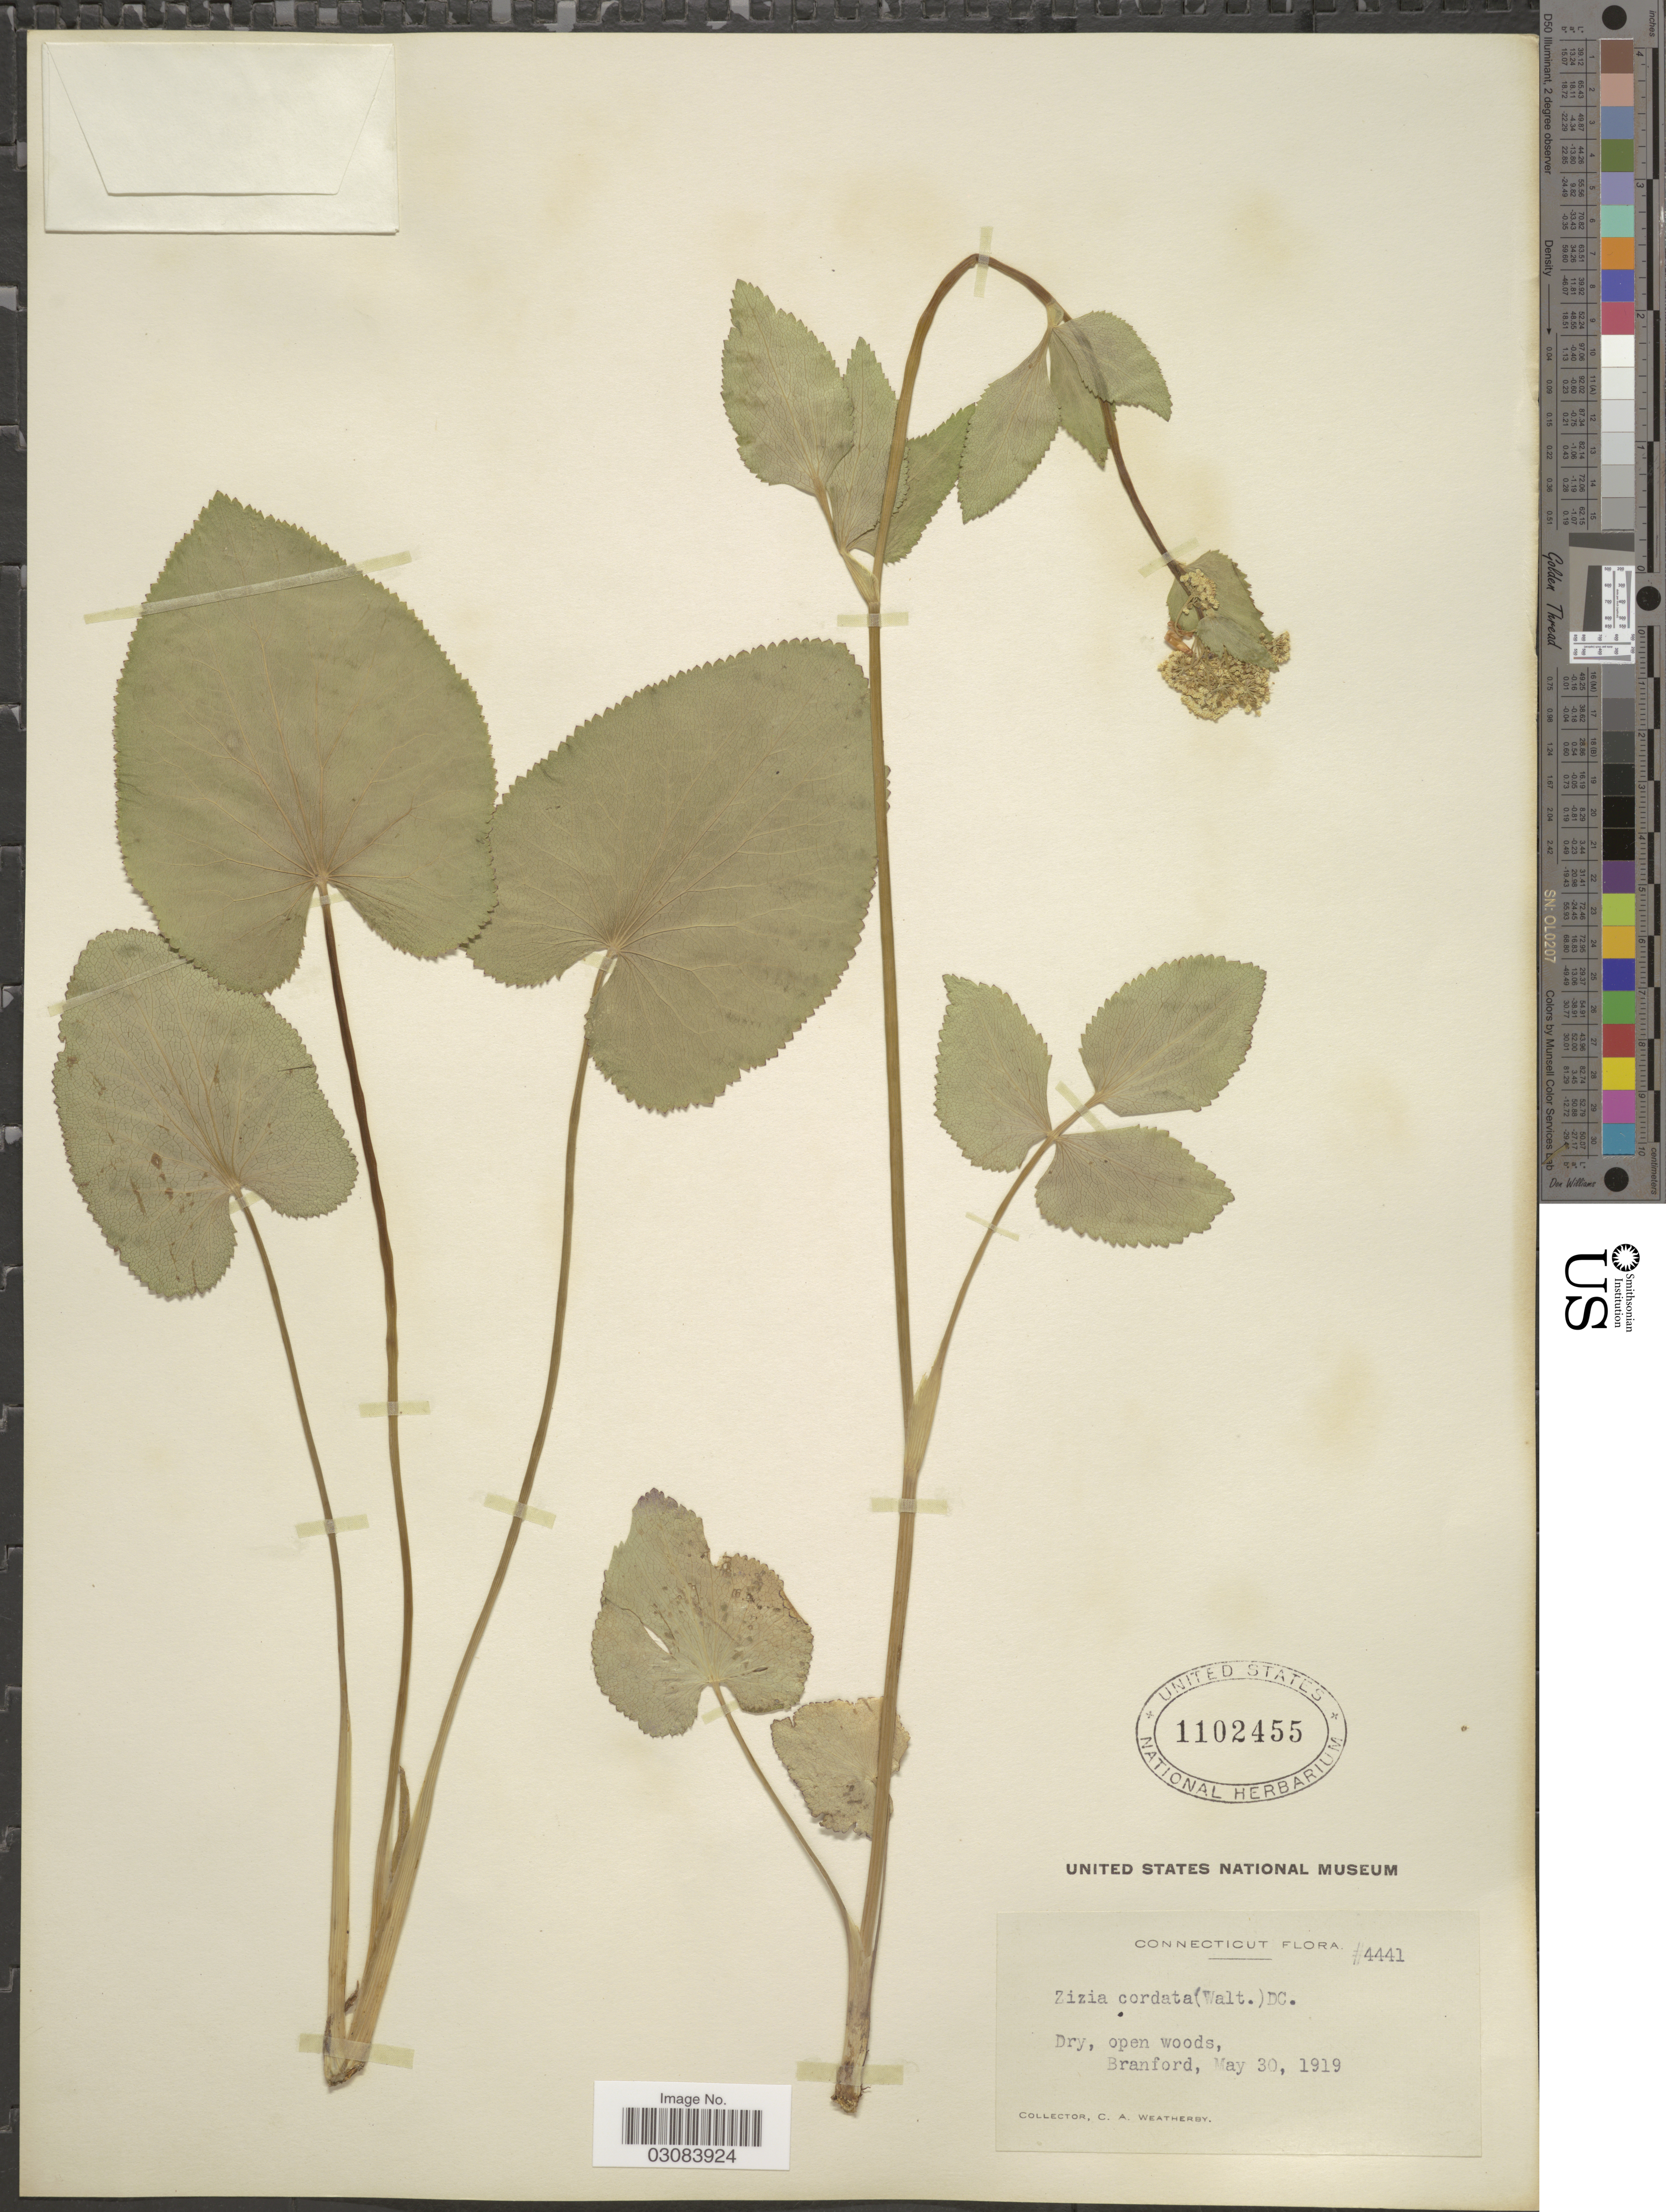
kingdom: Plantae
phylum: Tracheophyta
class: Magnoliopsida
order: Apiales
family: Apiaceae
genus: Zizia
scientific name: Zizia aptera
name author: (A. Gray) Fernald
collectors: C. A. Weatherby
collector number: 4441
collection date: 1919-05-30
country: United States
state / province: Connecticut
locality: Dry, open woods, Branford.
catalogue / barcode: US 1102455